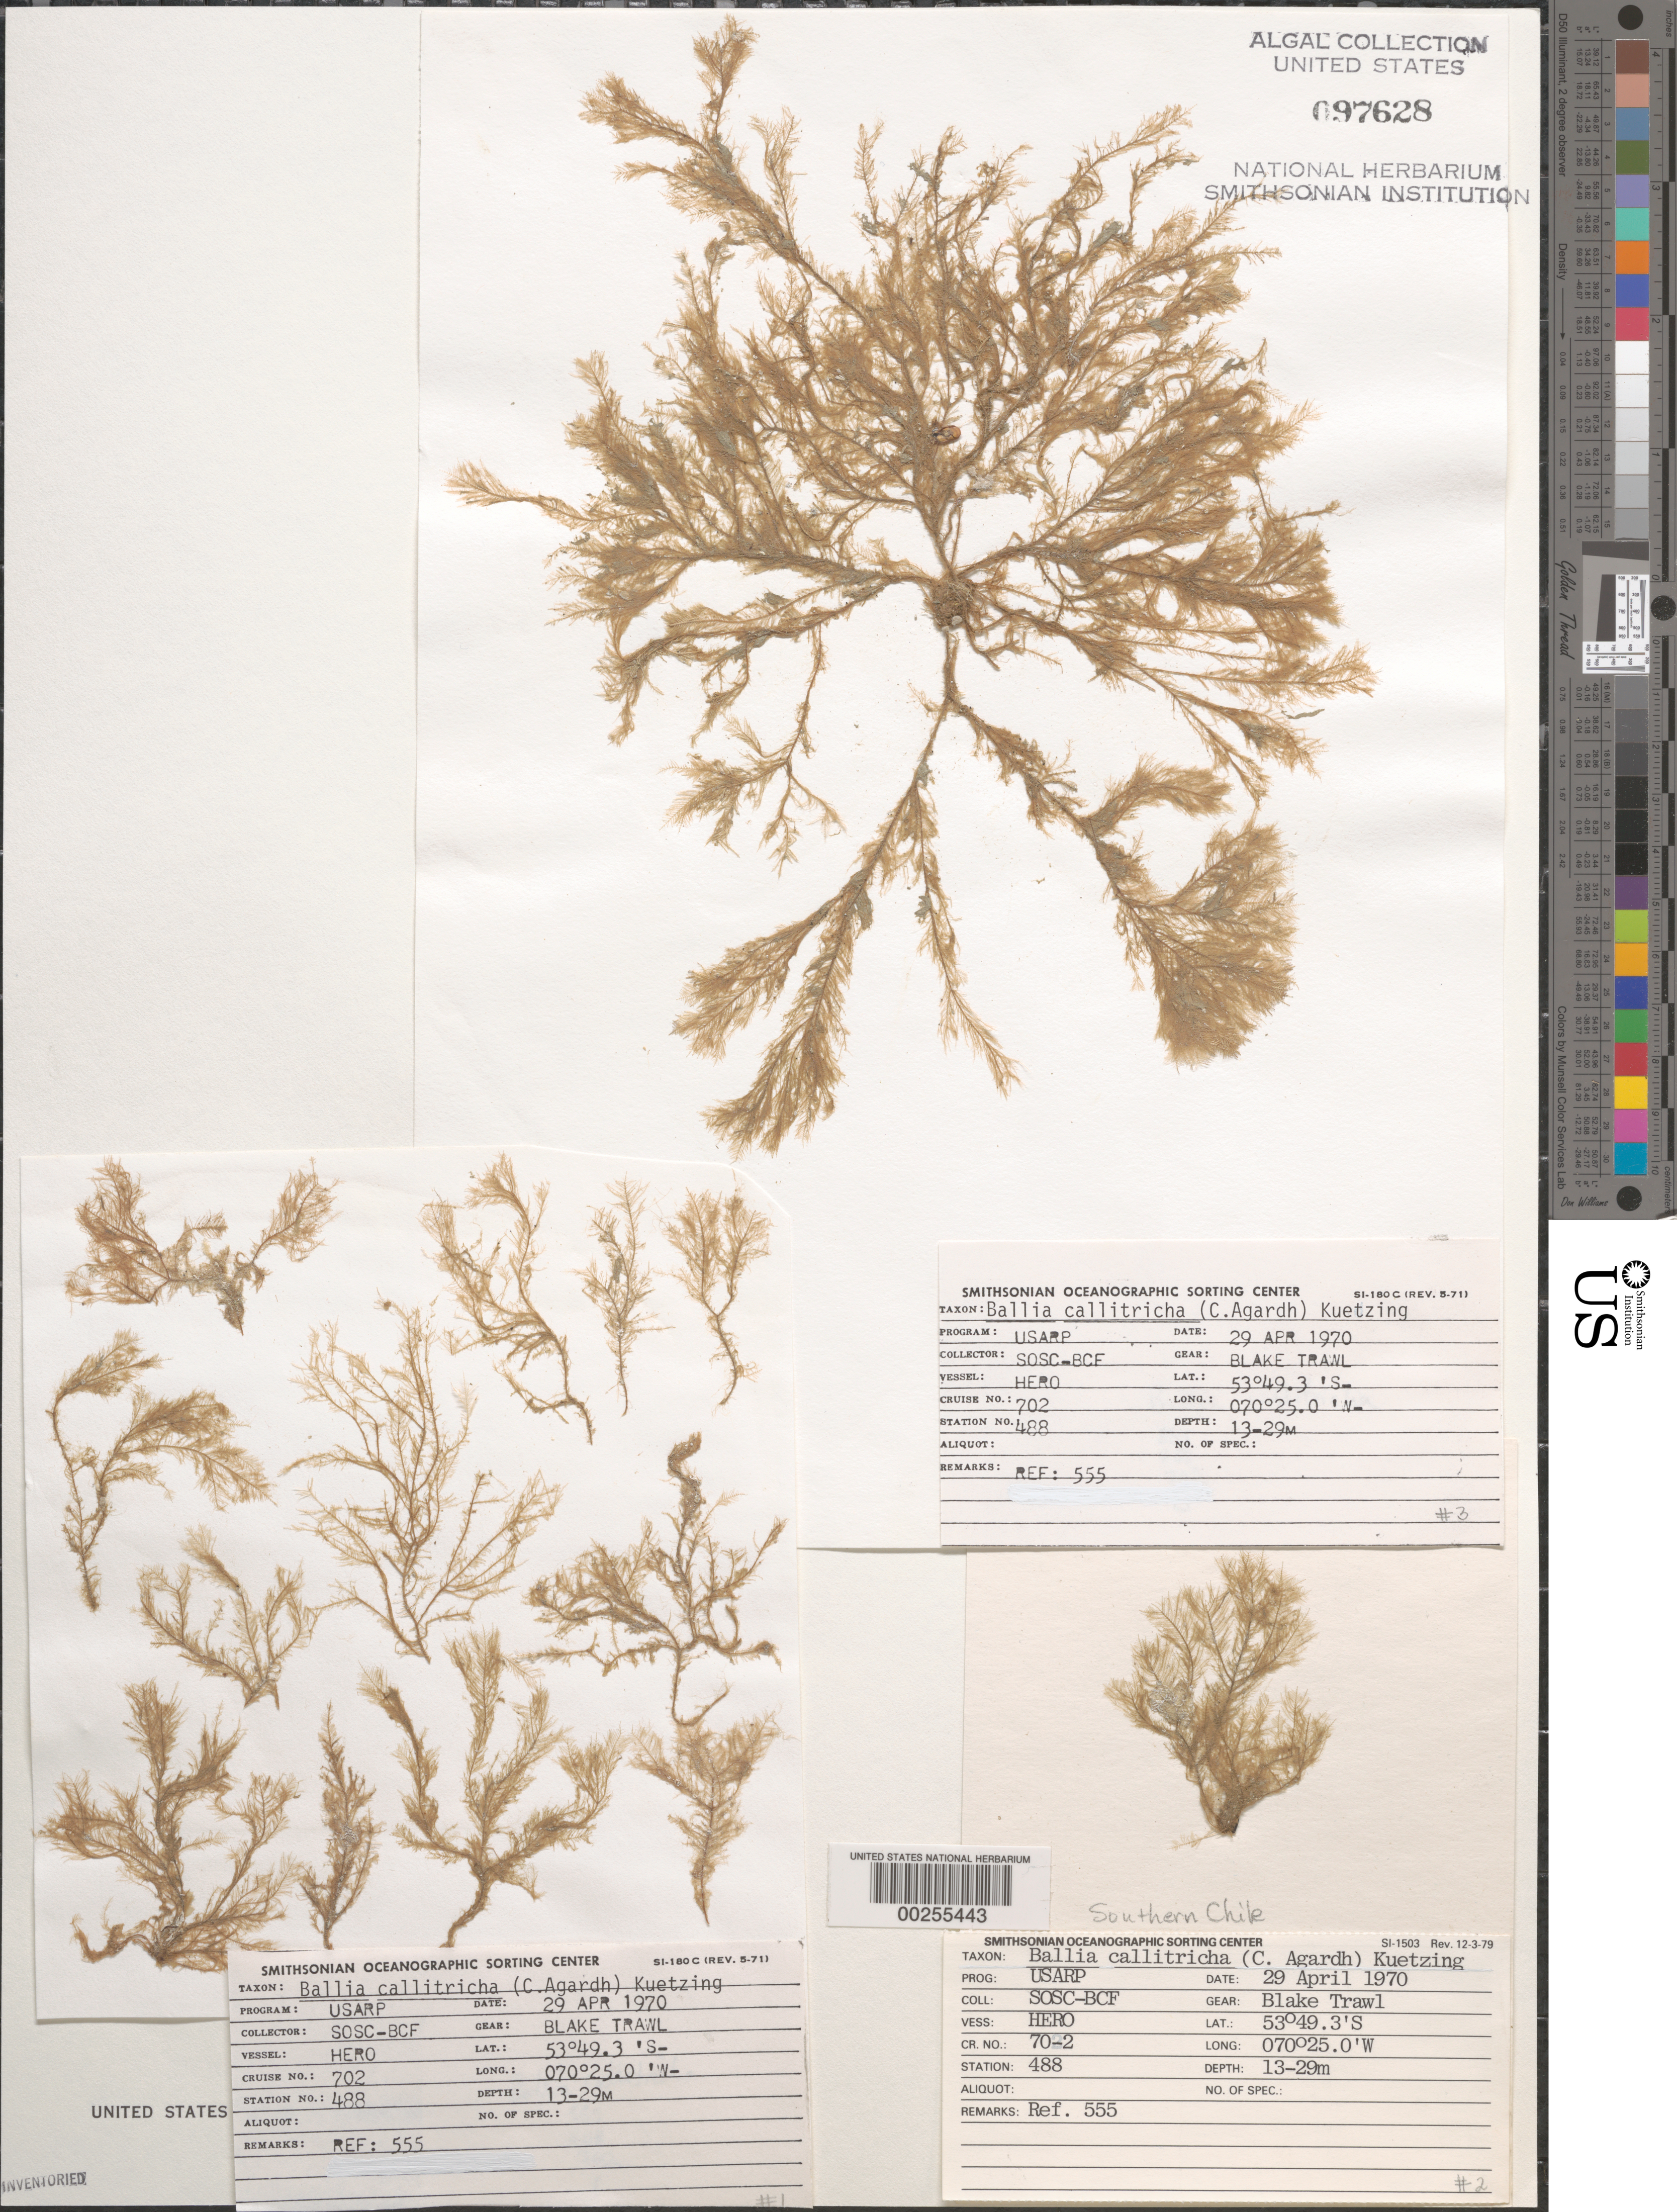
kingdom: Plantae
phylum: Rhodophyta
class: Florideophyceae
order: Balliales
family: Balliaceae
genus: Ballia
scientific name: Ballia callitricha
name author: (C. Agardh) Kützing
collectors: SOSC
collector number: Station 488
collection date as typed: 29 Apr 1970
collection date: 1970-04-29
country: Chile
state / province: Magallanes y de la Antártica Chilena (XII)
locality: Punta Arenas area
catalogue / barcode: US 97628